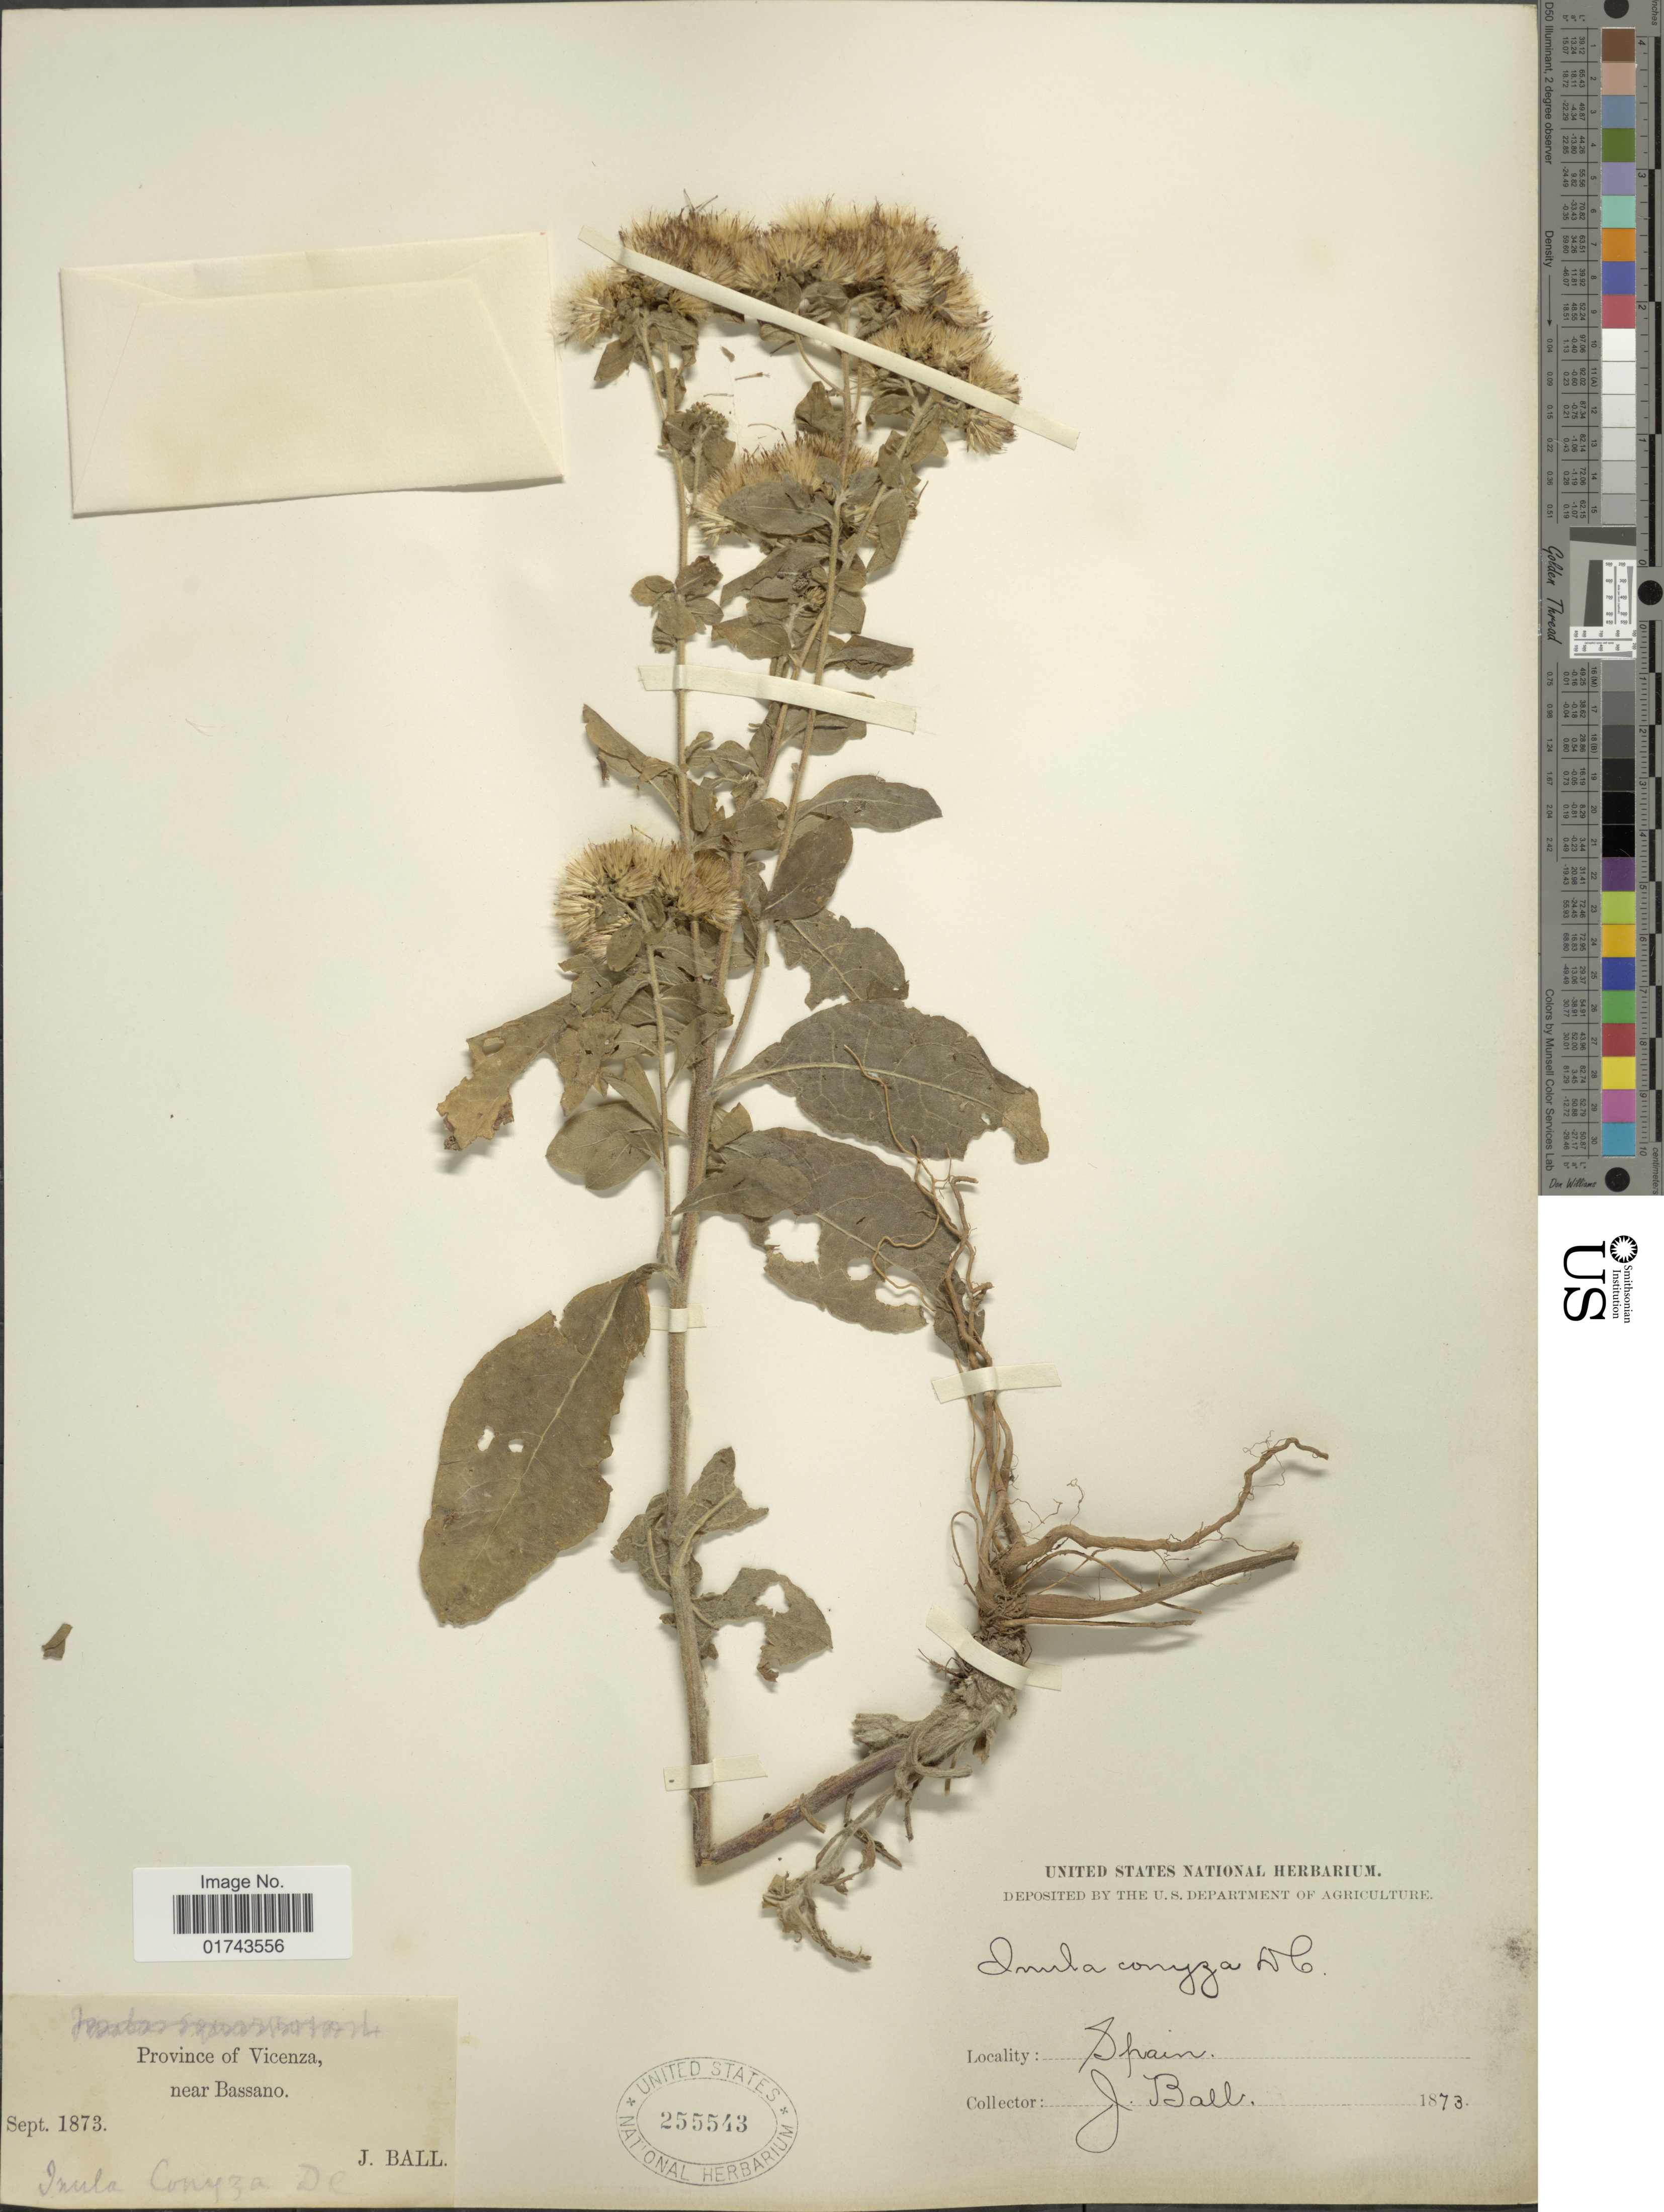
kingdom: Plantae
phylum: Tracheophyta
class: Magnoliopsida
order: Asterales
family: Asteraceae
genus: Inula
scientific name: Inula conyzae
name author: (Griess.) DC.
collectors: J. Ball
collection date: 1873-09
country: Spain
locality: Province of Vicenza, near Bassano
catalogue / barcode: US 255543